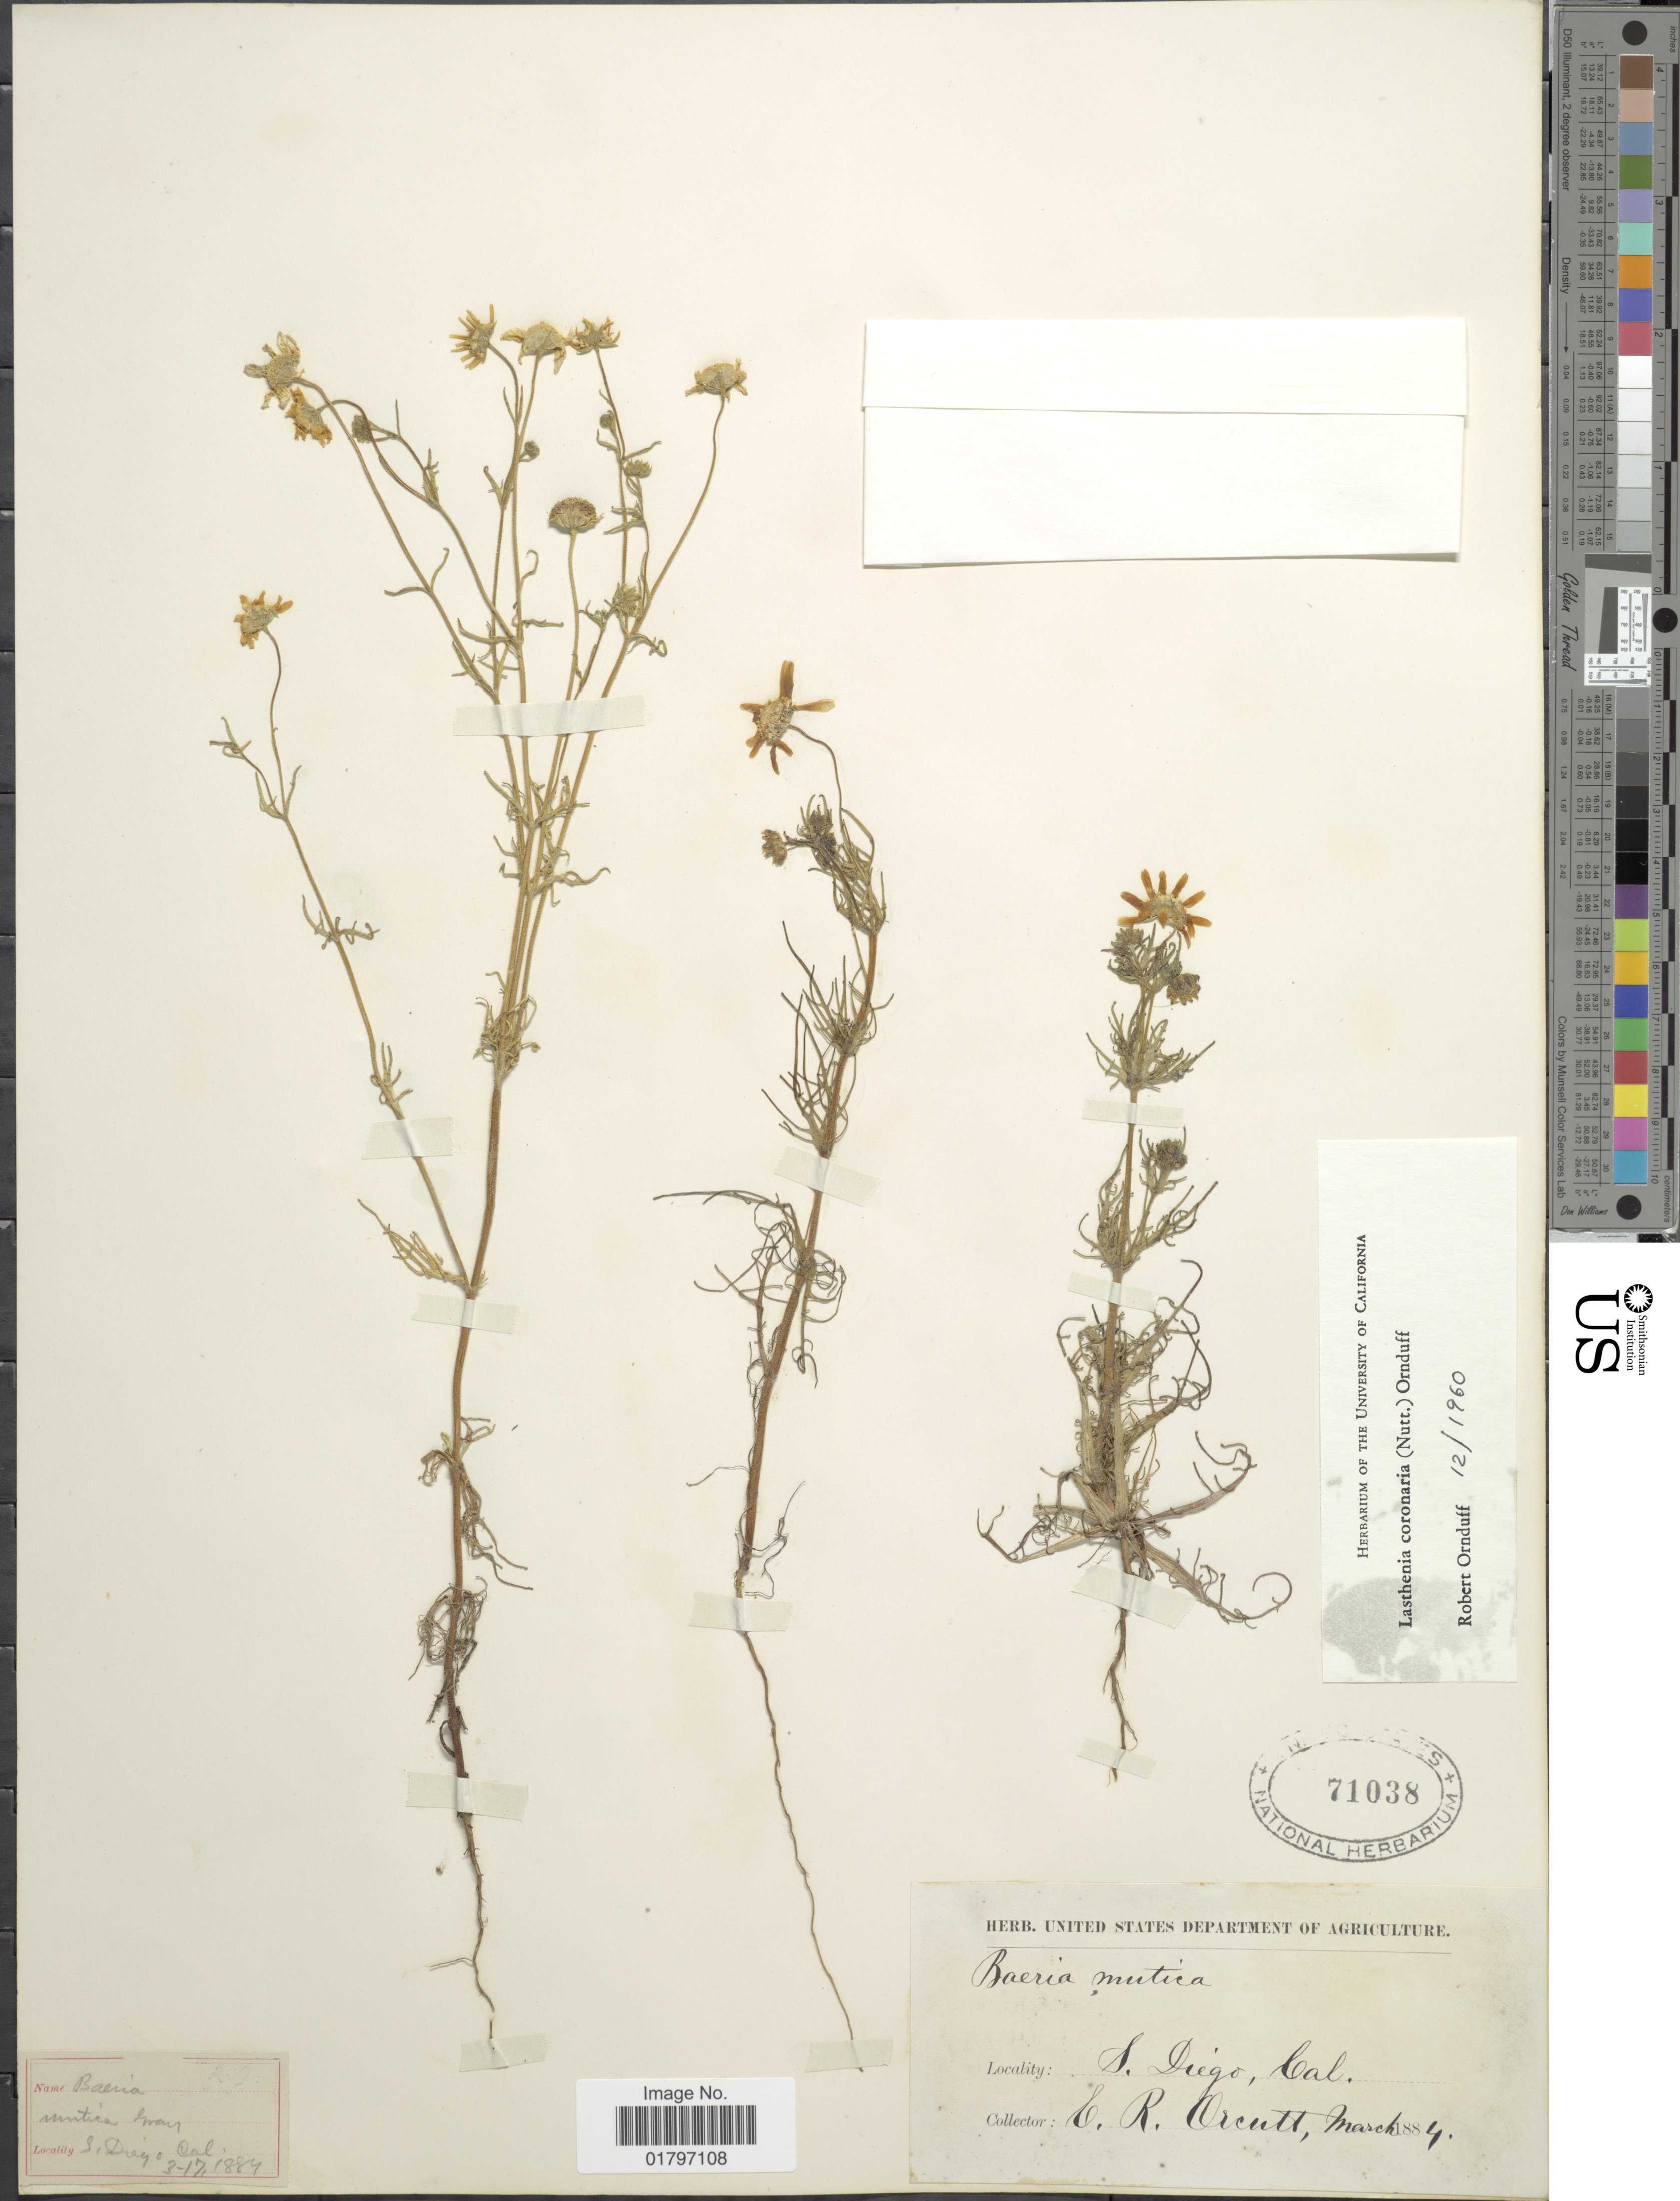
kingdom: Plantae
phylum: Tracheophyta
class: Magnoliopsida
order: Asterales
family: Asteraceae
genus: Lasthenia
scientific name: Lasthenia coronaria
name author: (Nutt.) Ornduff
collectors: C. R. Orcutt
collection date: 1884-03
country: United States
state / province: California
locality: S. Diego, Cal.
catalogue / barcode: US 71038